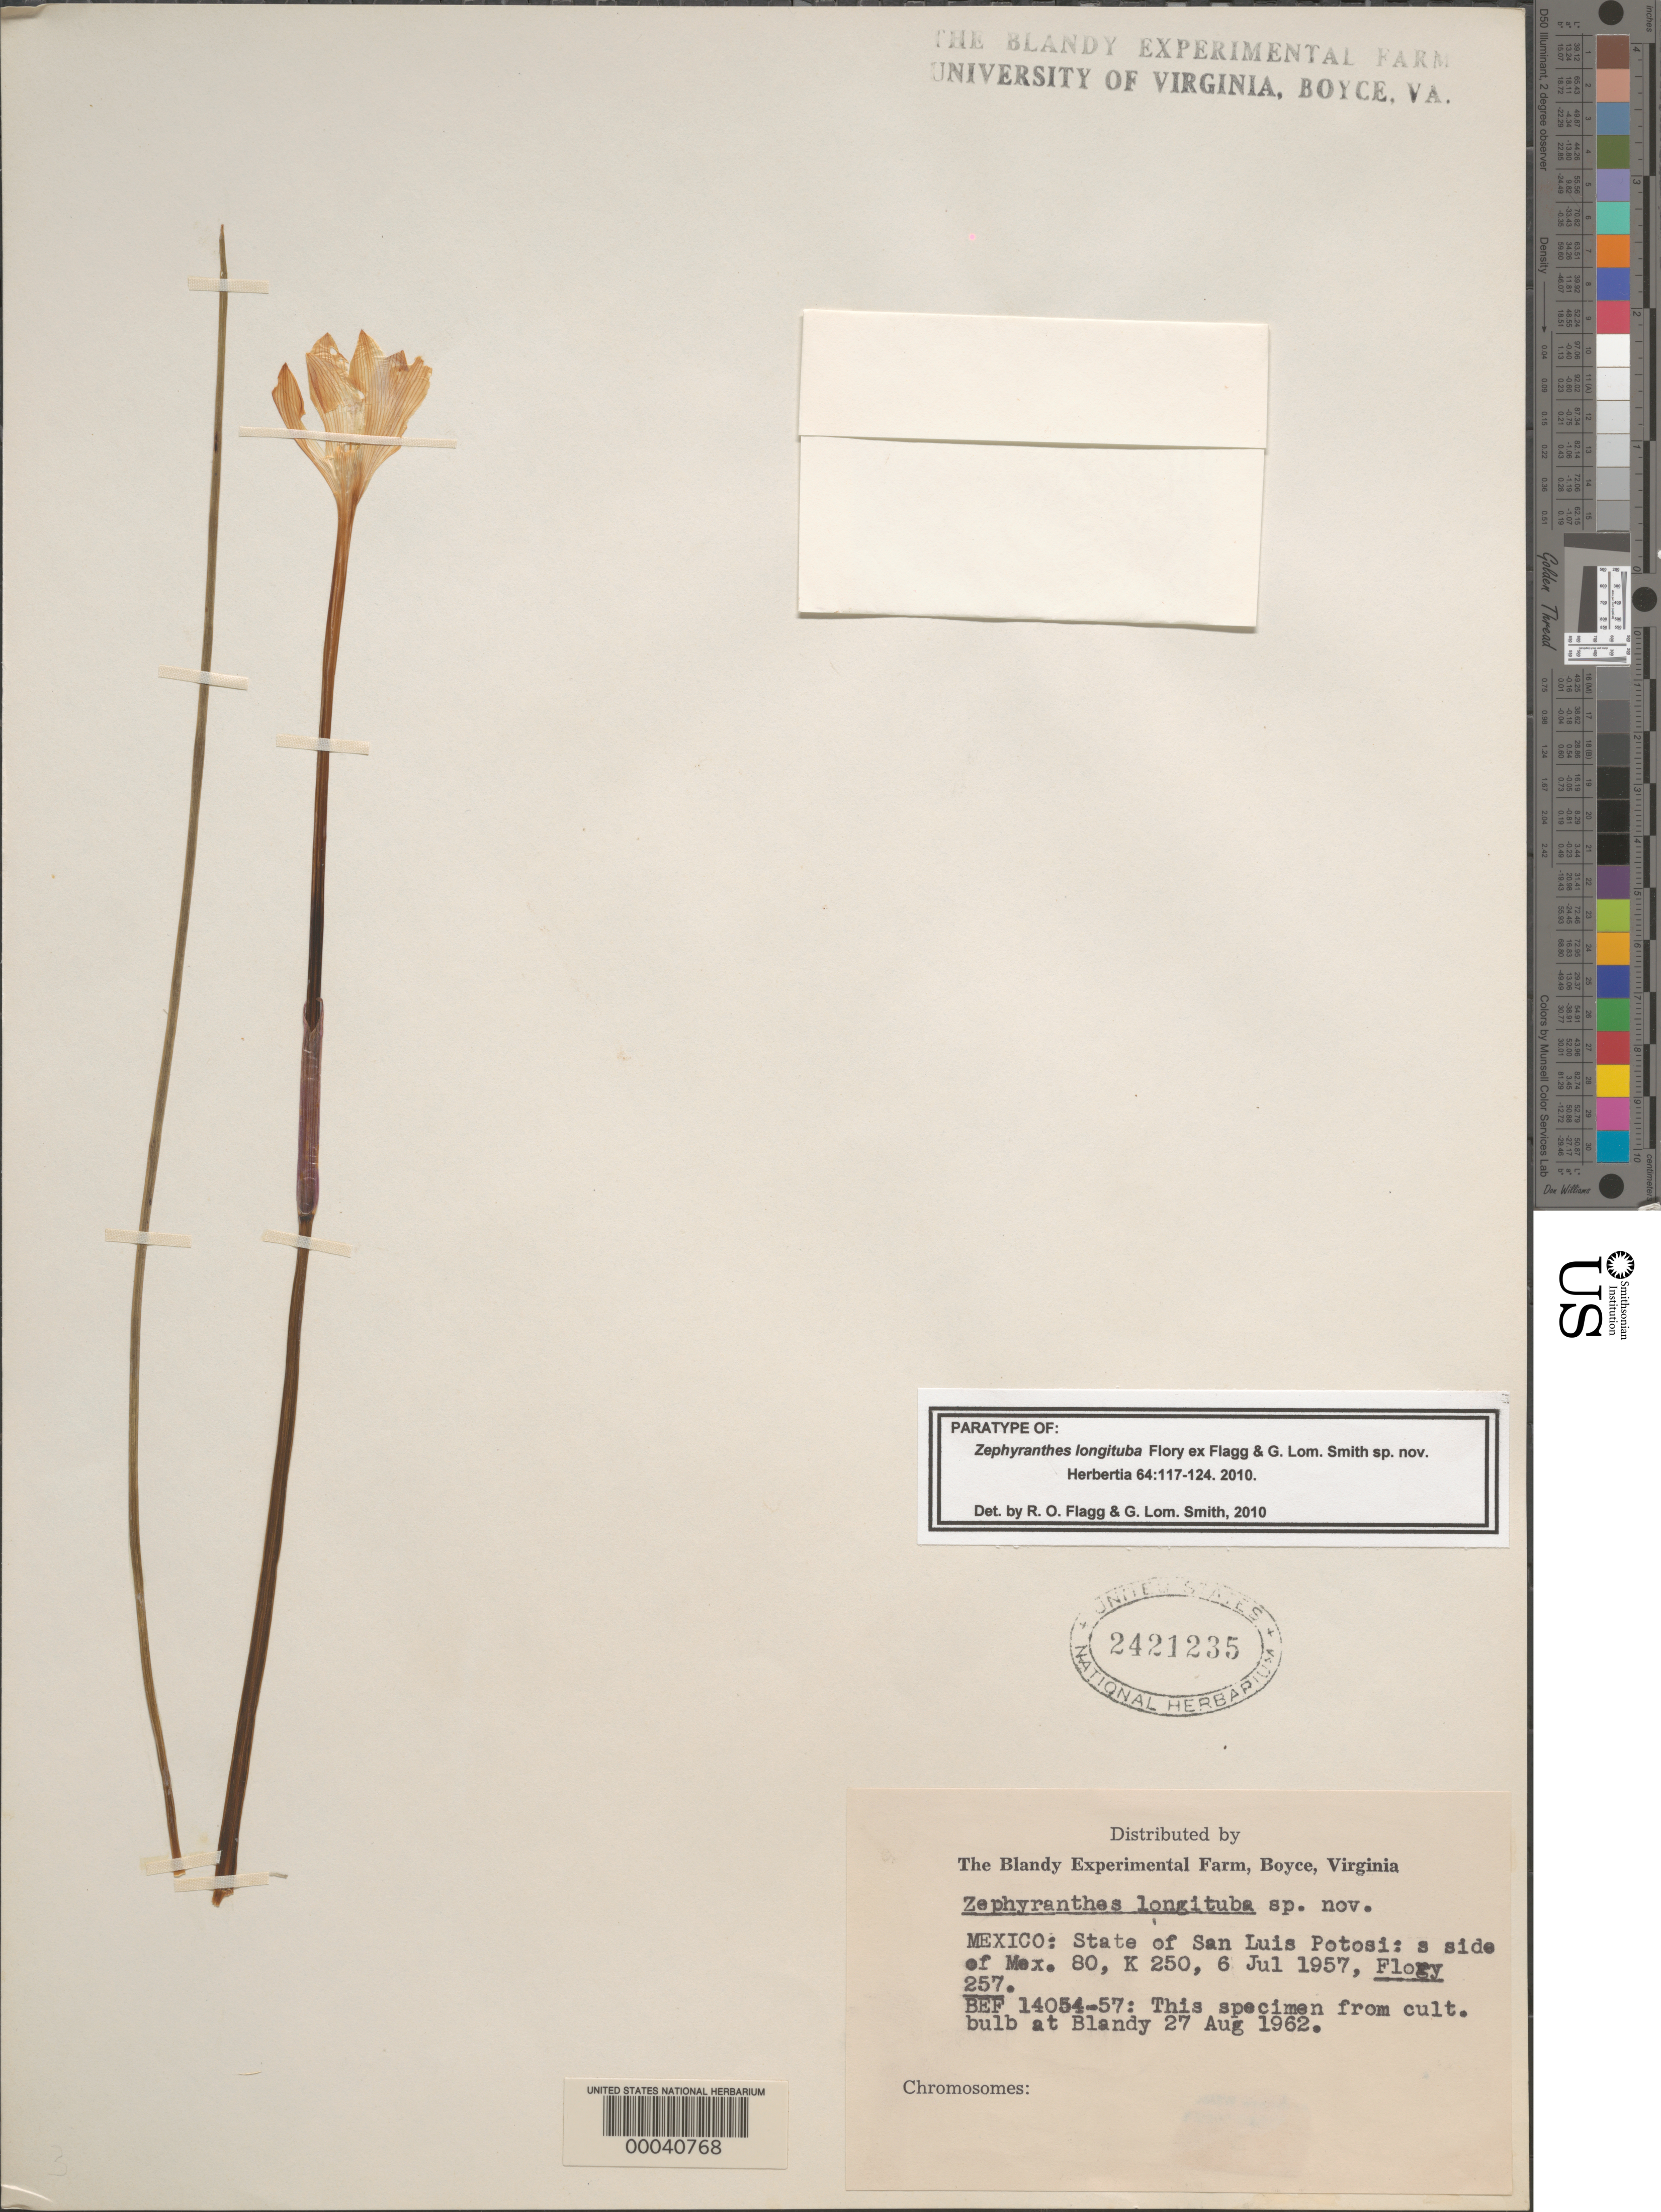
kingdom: Plantae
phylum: Tracheophyta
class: Liliopsida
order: Asparagales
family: Amaryllidaceae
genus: Zephyranthes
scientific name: Zephyranthes longituba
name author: Flory ex Flagg & G. Lom. Sm.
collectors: W. Flory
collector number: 257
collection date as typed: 06 Jul 1957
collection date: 1957-07-06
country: Mexico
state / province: San Luis Potosí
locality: S side of mex 80, k 250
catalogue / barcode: US 2421235